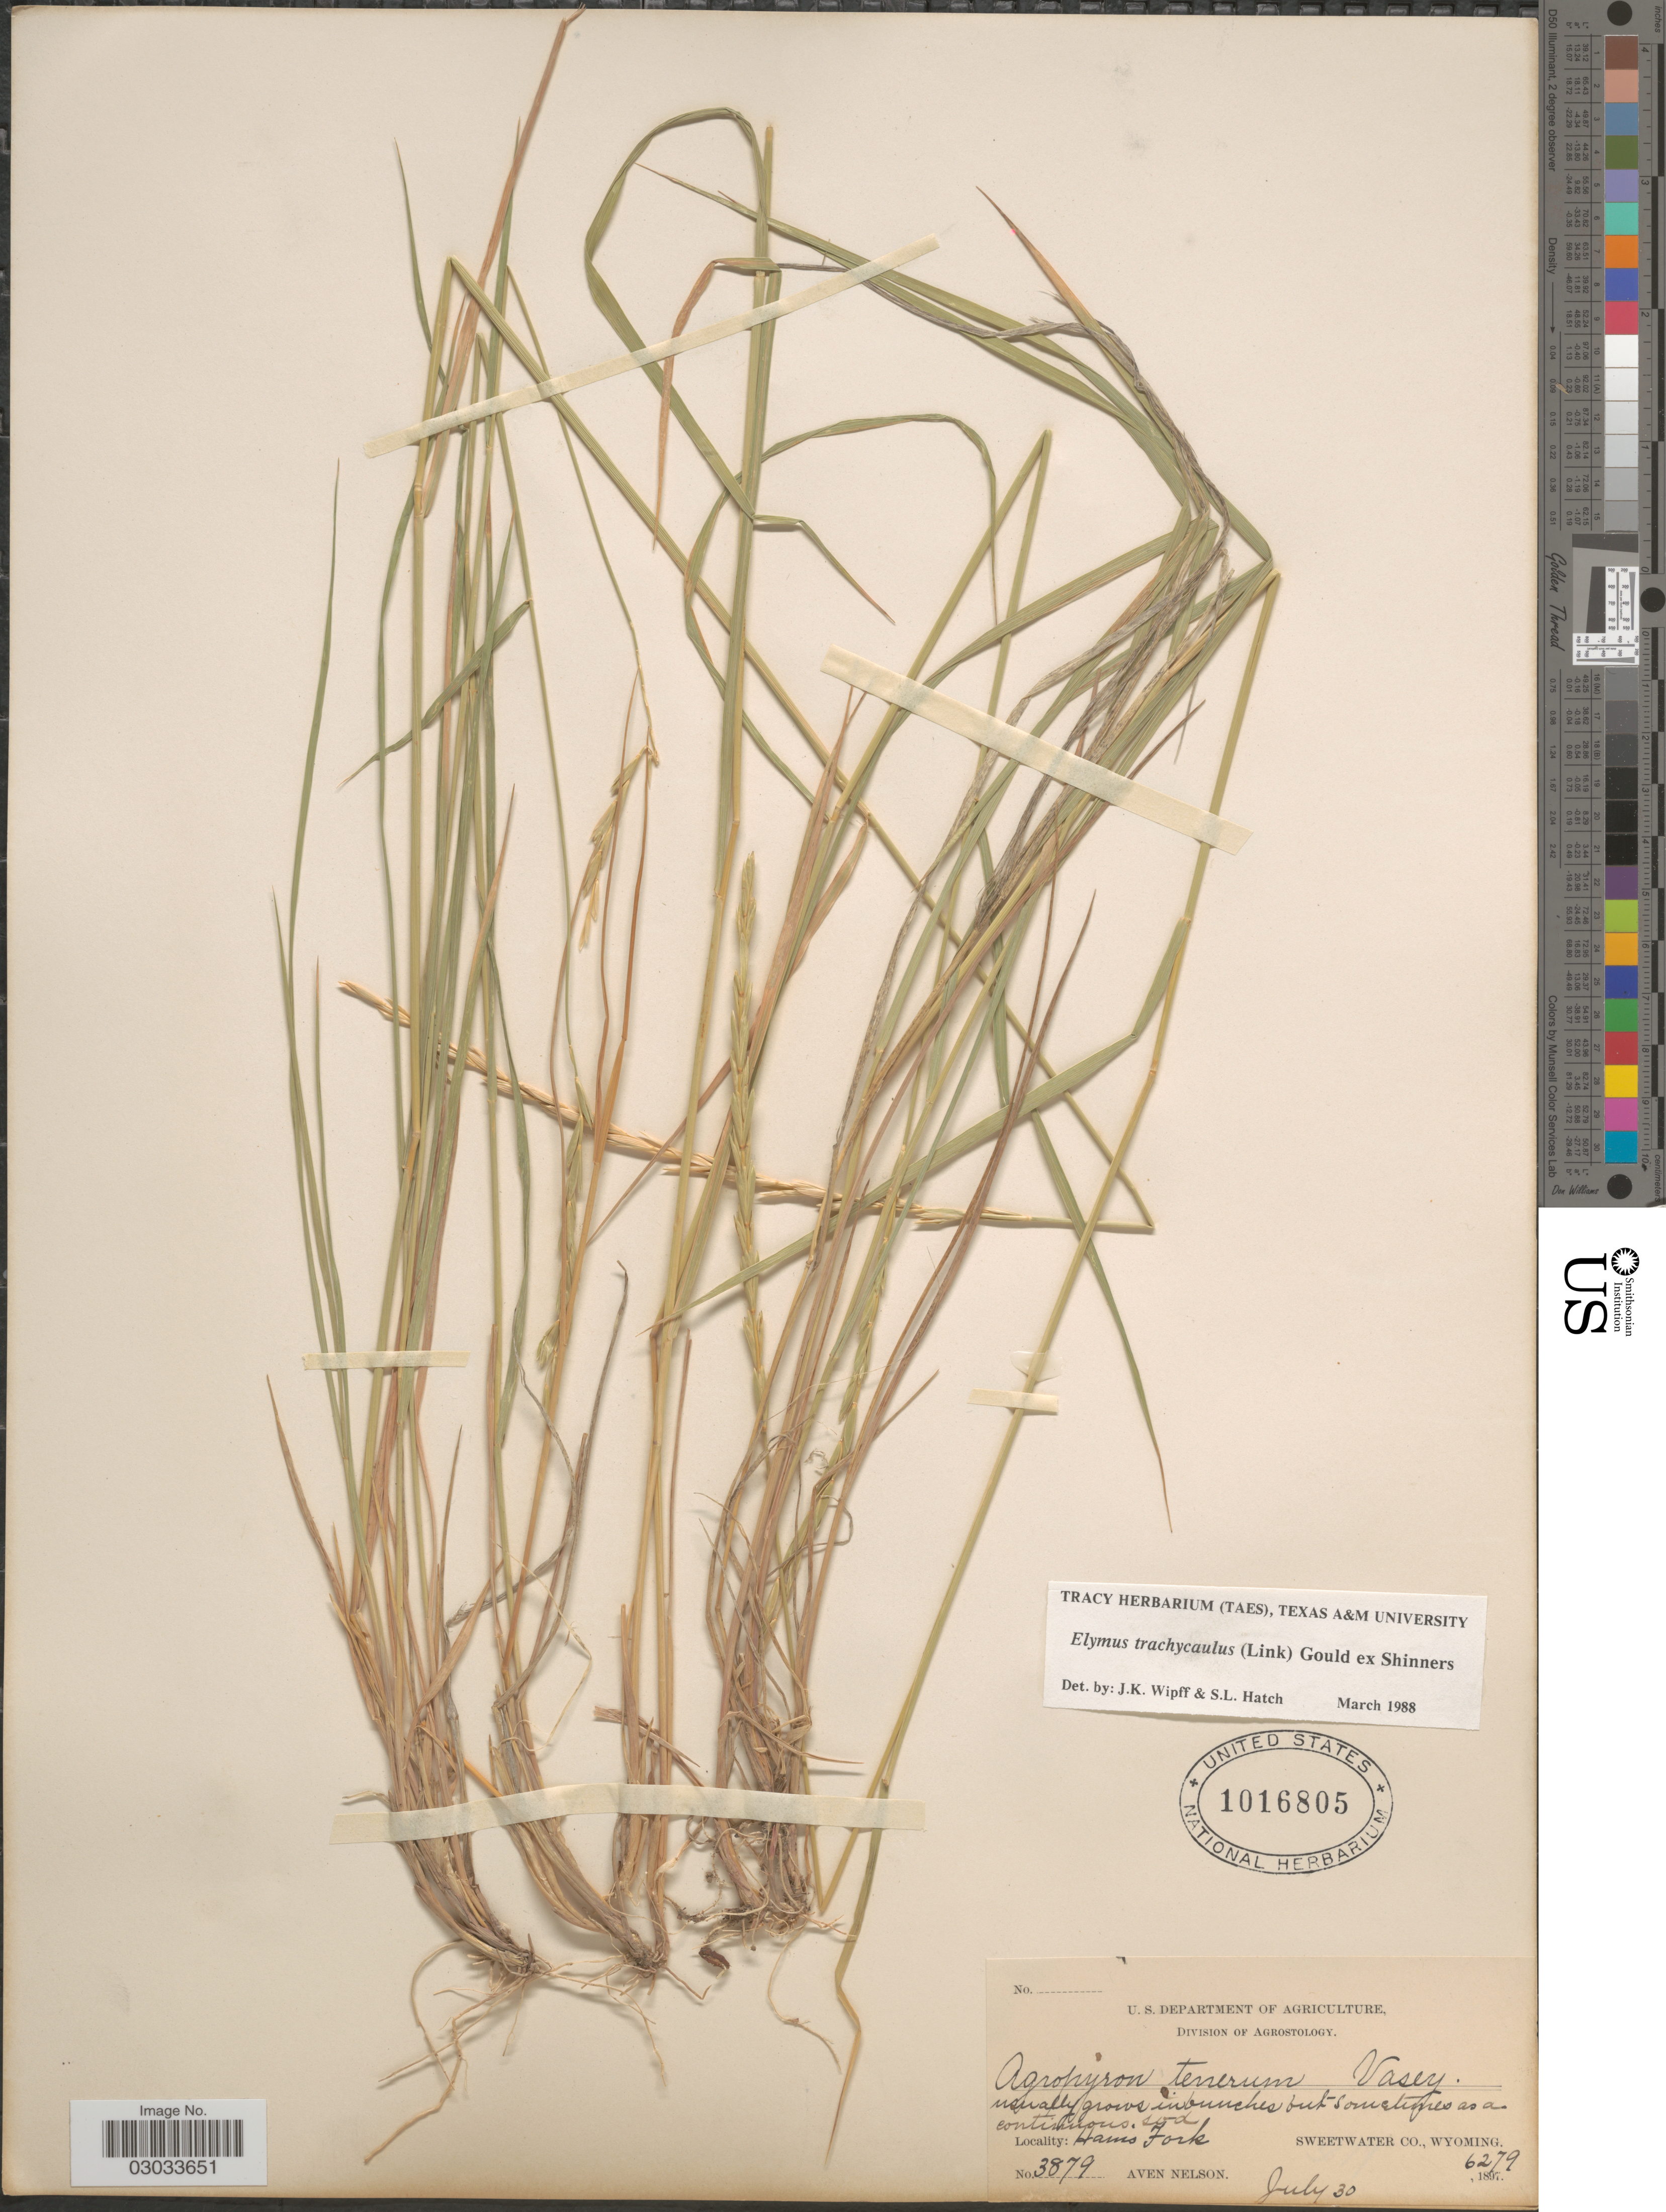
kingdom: Plantae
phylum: Tracheophyta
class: Liliopsida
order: Poales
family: Poaceae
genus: Elymus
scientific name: Elymus trachycaulus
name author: (Link) Gould ex Shinners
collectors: A. Nelson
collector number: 3879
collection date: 1897-07-30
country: United States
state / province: Wyoming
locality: Hams Fork. Sweetwater Co.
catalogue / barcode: US 1016805